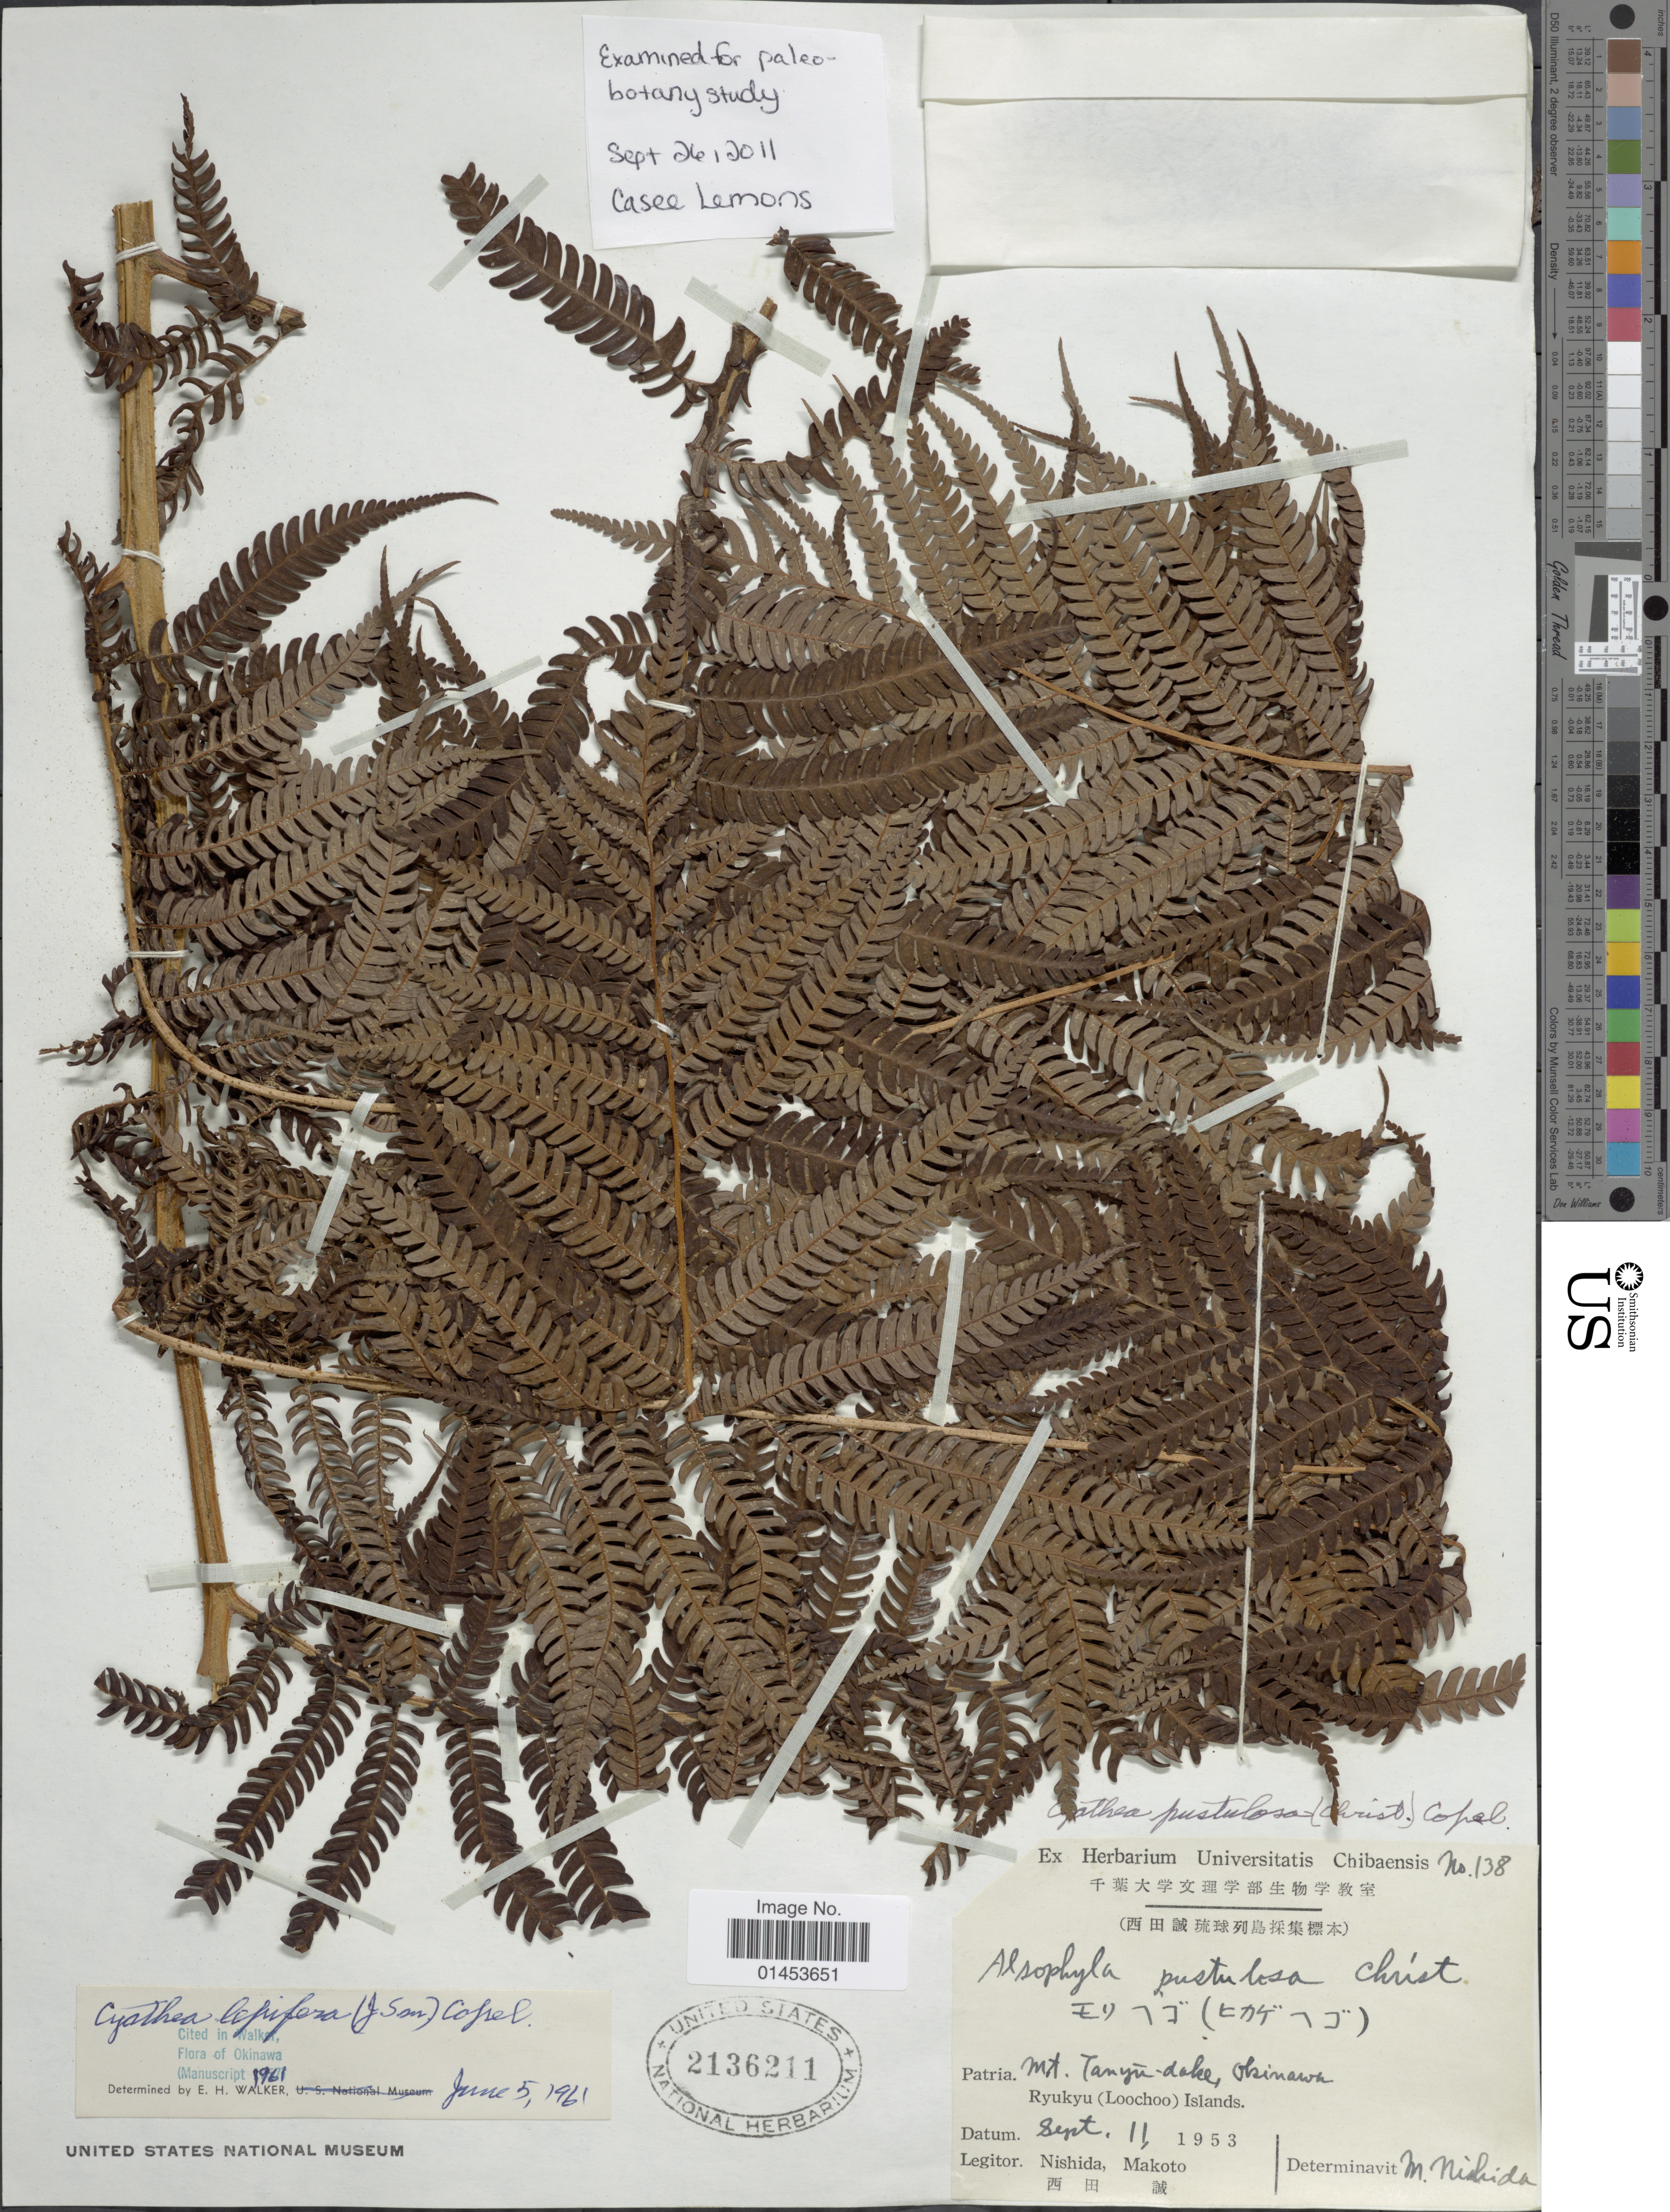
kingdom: Plantae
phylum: Tracheophyta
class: Polypodiopsida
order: Cyatheales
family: Cyatheaceae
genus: Cyathea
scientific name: Cyathea lepifera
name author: (J. Sm.) Copel.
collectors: M. Nishida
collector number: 138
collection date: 1953-09-11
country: Japan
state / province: Okinawa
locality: Mt. Tanyu-dake, Okinawa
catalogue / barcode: US 2136211